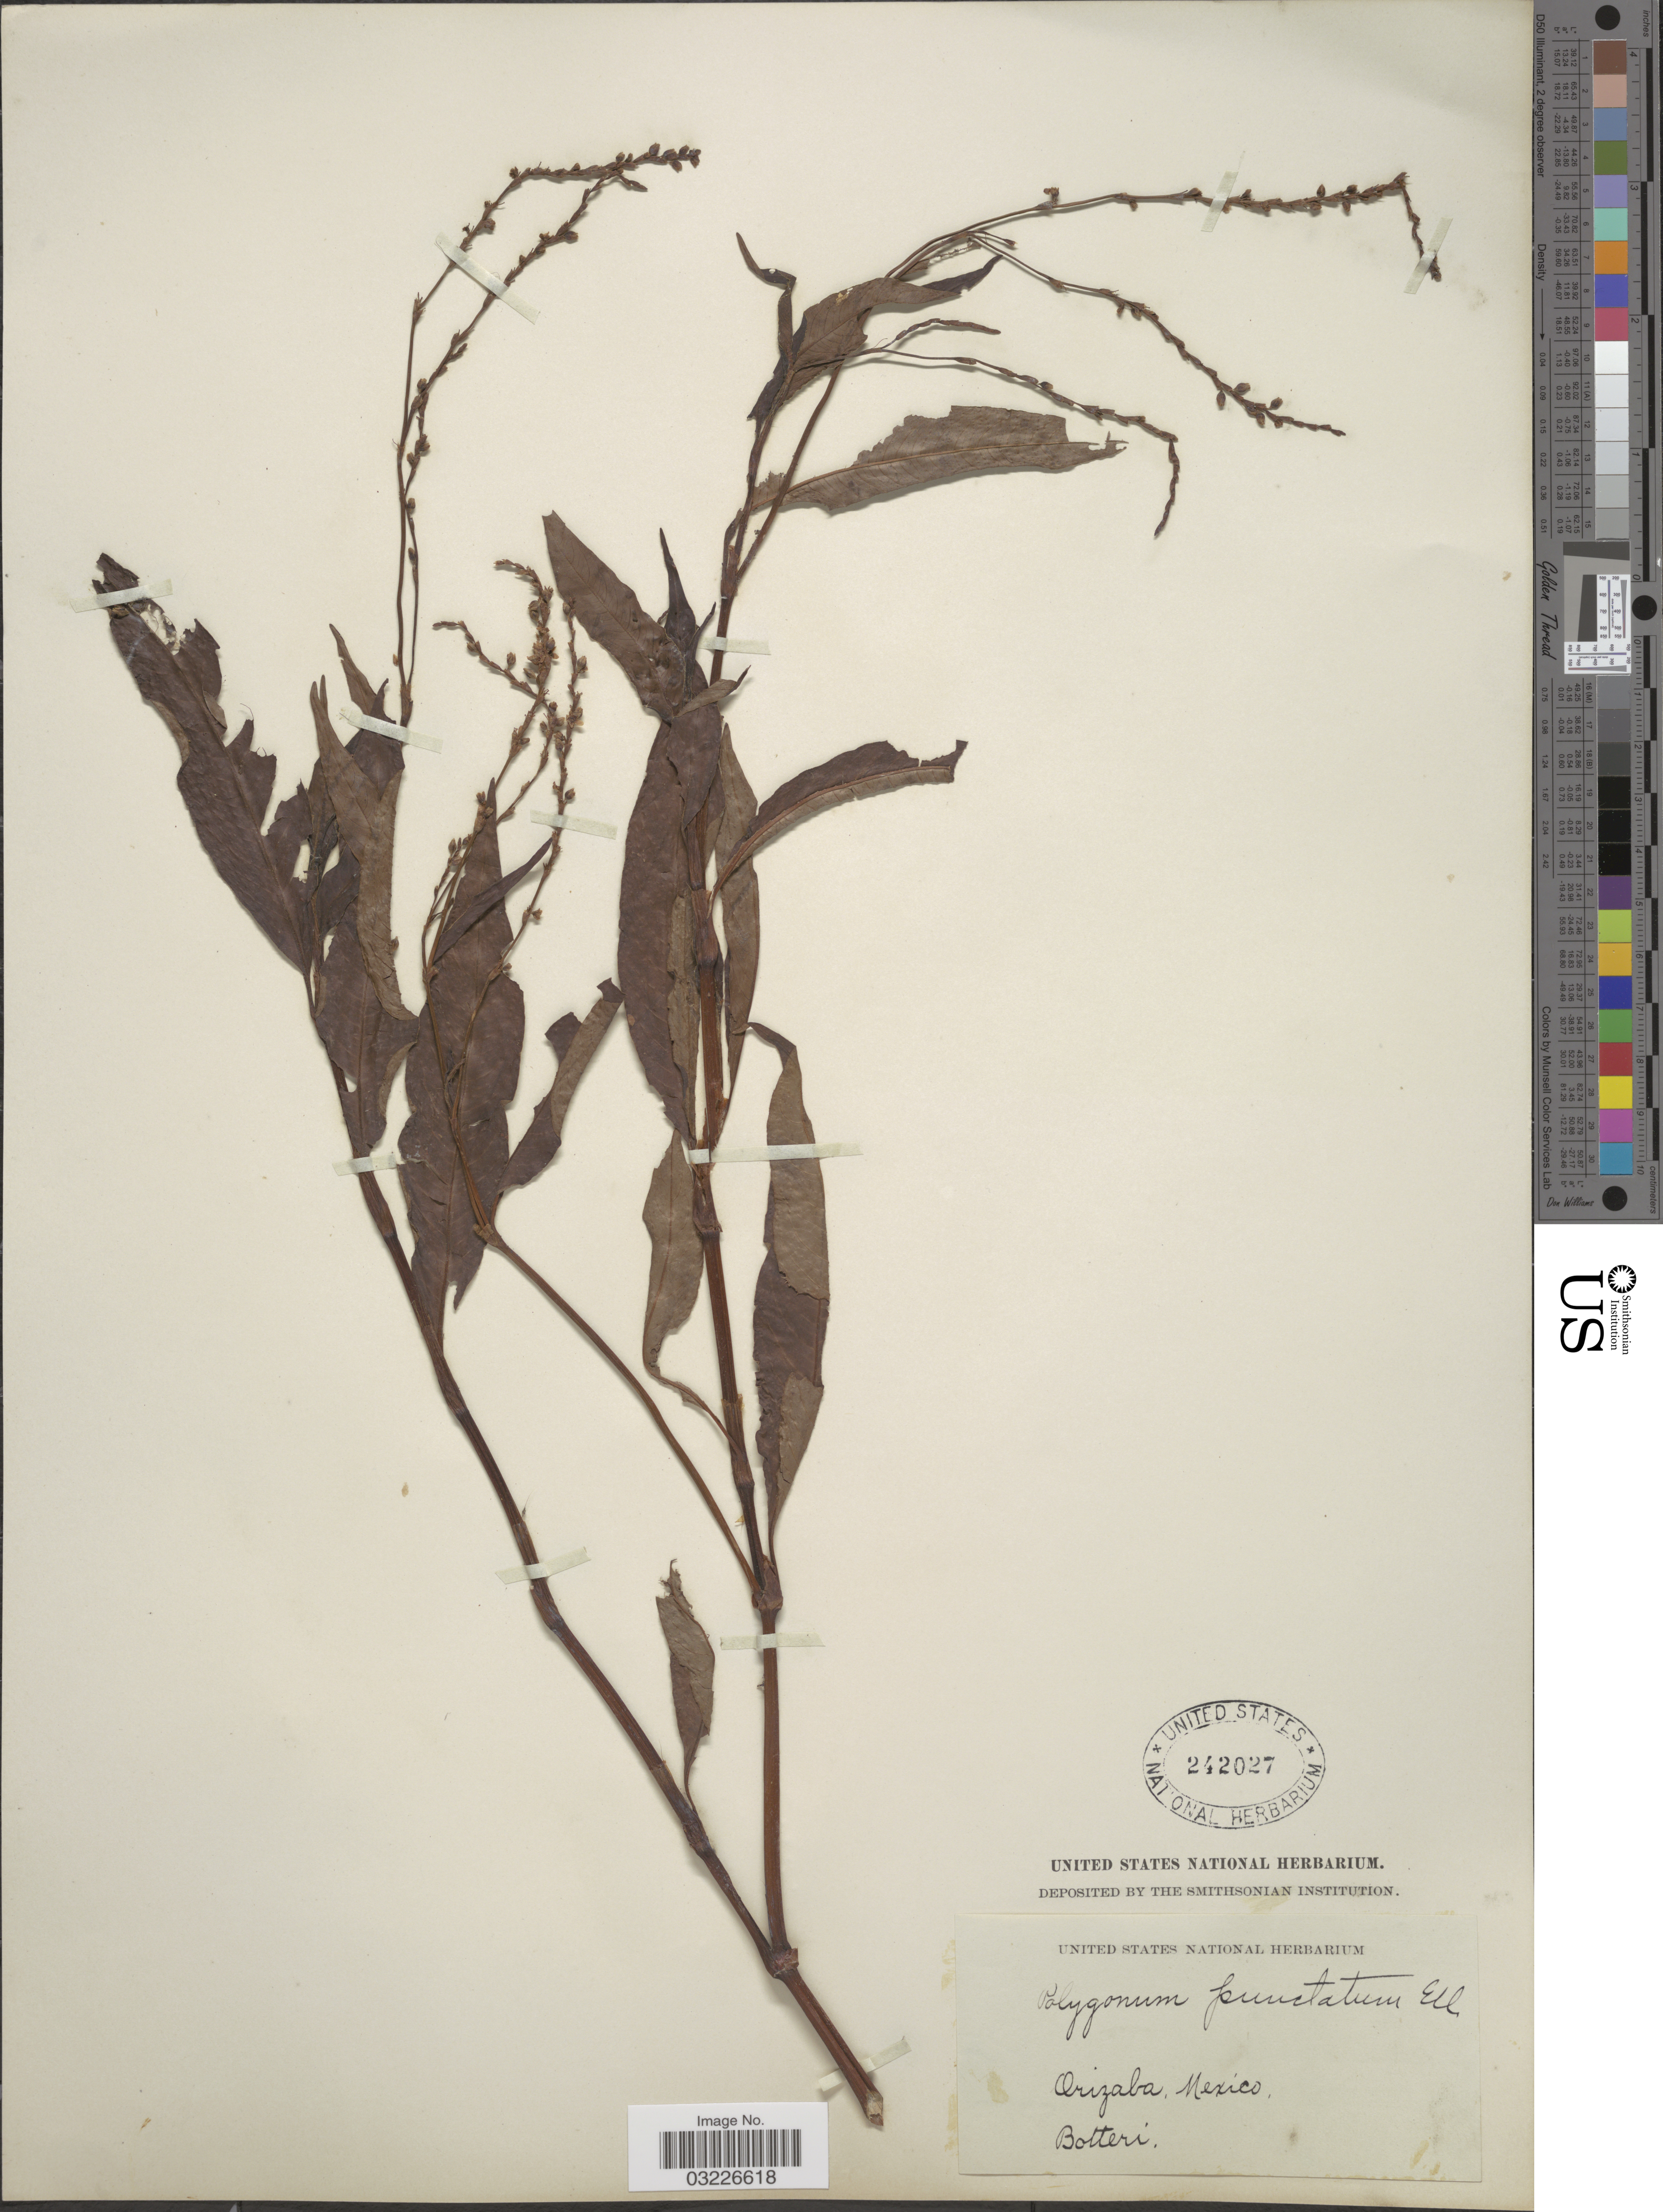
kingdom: Plantae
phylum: Tracheophyta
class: Magnoliopsida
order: Caryophyllales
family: Polygonaceae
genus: Polygonum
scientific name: Polygonum opelousanum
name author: Riddell ex Small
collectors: -. Botteri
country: Mexico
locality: Orizaba.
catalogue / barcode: US 242027